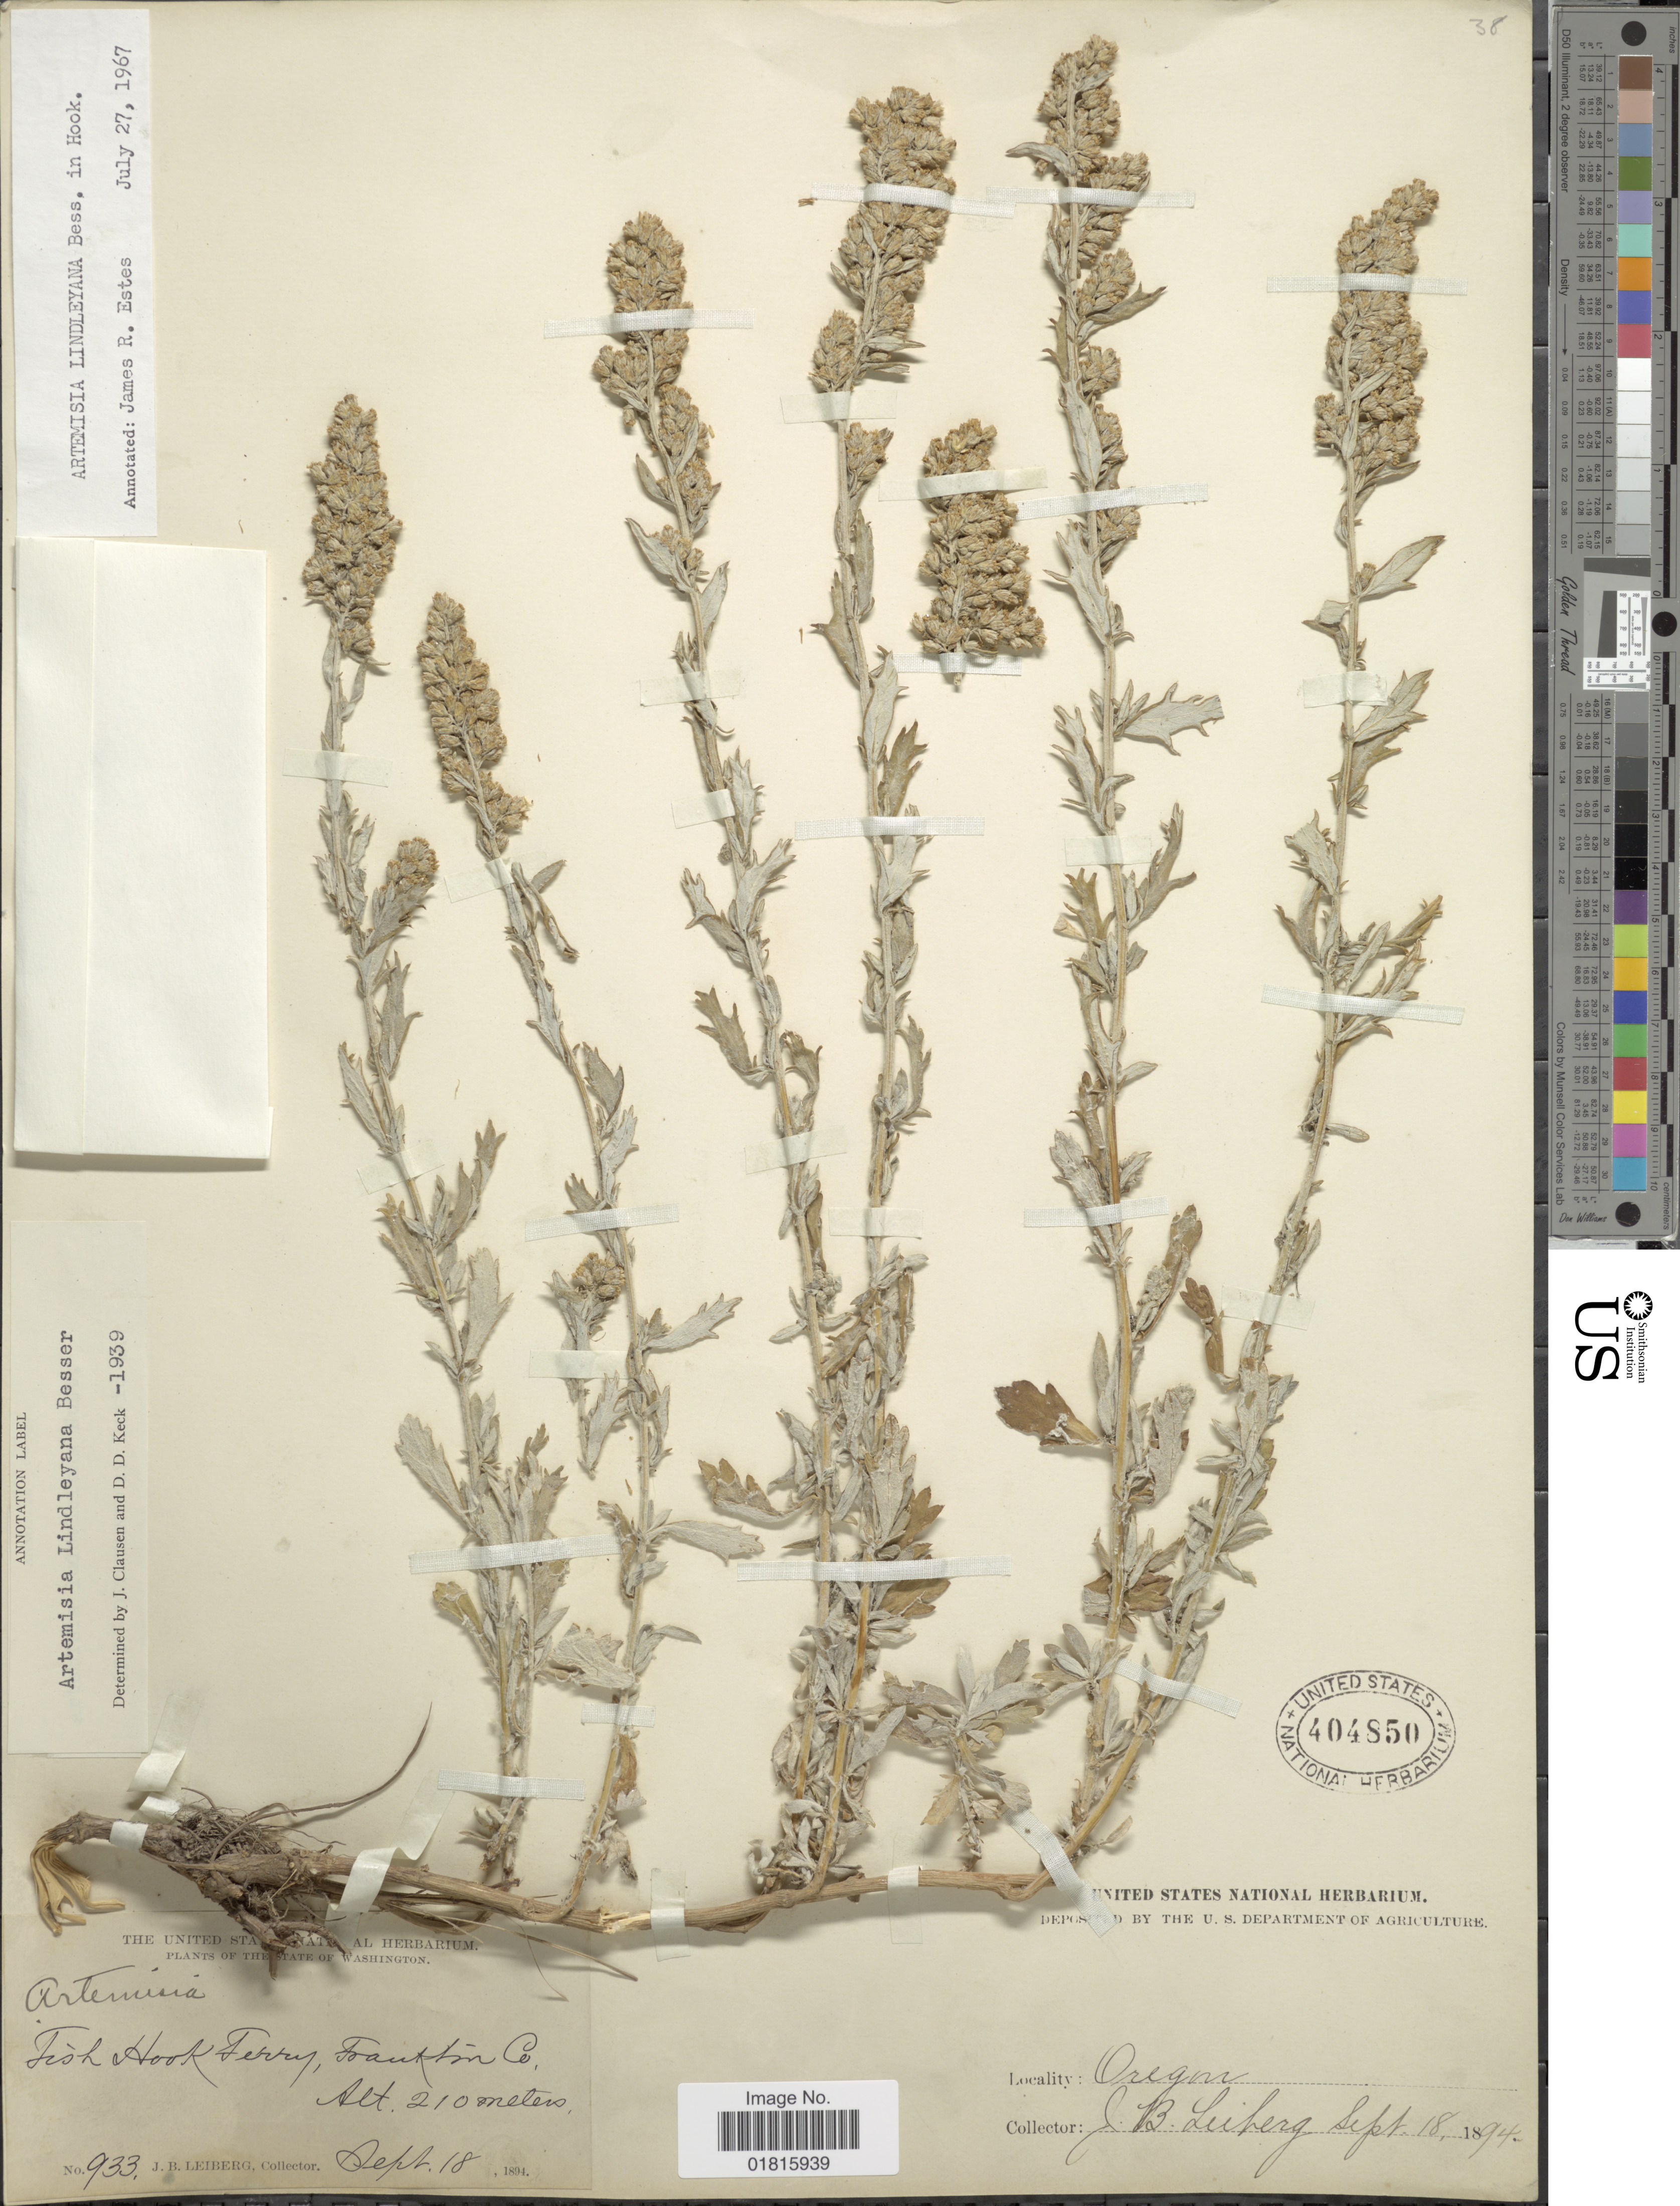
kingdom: Plantae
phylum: Tracheophyta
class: Magnoliopsida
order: Asterales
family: Asteraceae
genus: Artemisia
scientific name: Artemisia lindleyana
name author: Besser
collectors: J. B. Leiberg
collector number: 933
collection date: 1894-09-18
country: United States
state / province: Washington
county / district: Franklin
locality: Washington, Oregon, Fish Hook Ferry, Franklin Co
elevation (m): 210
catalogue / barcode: US 404850